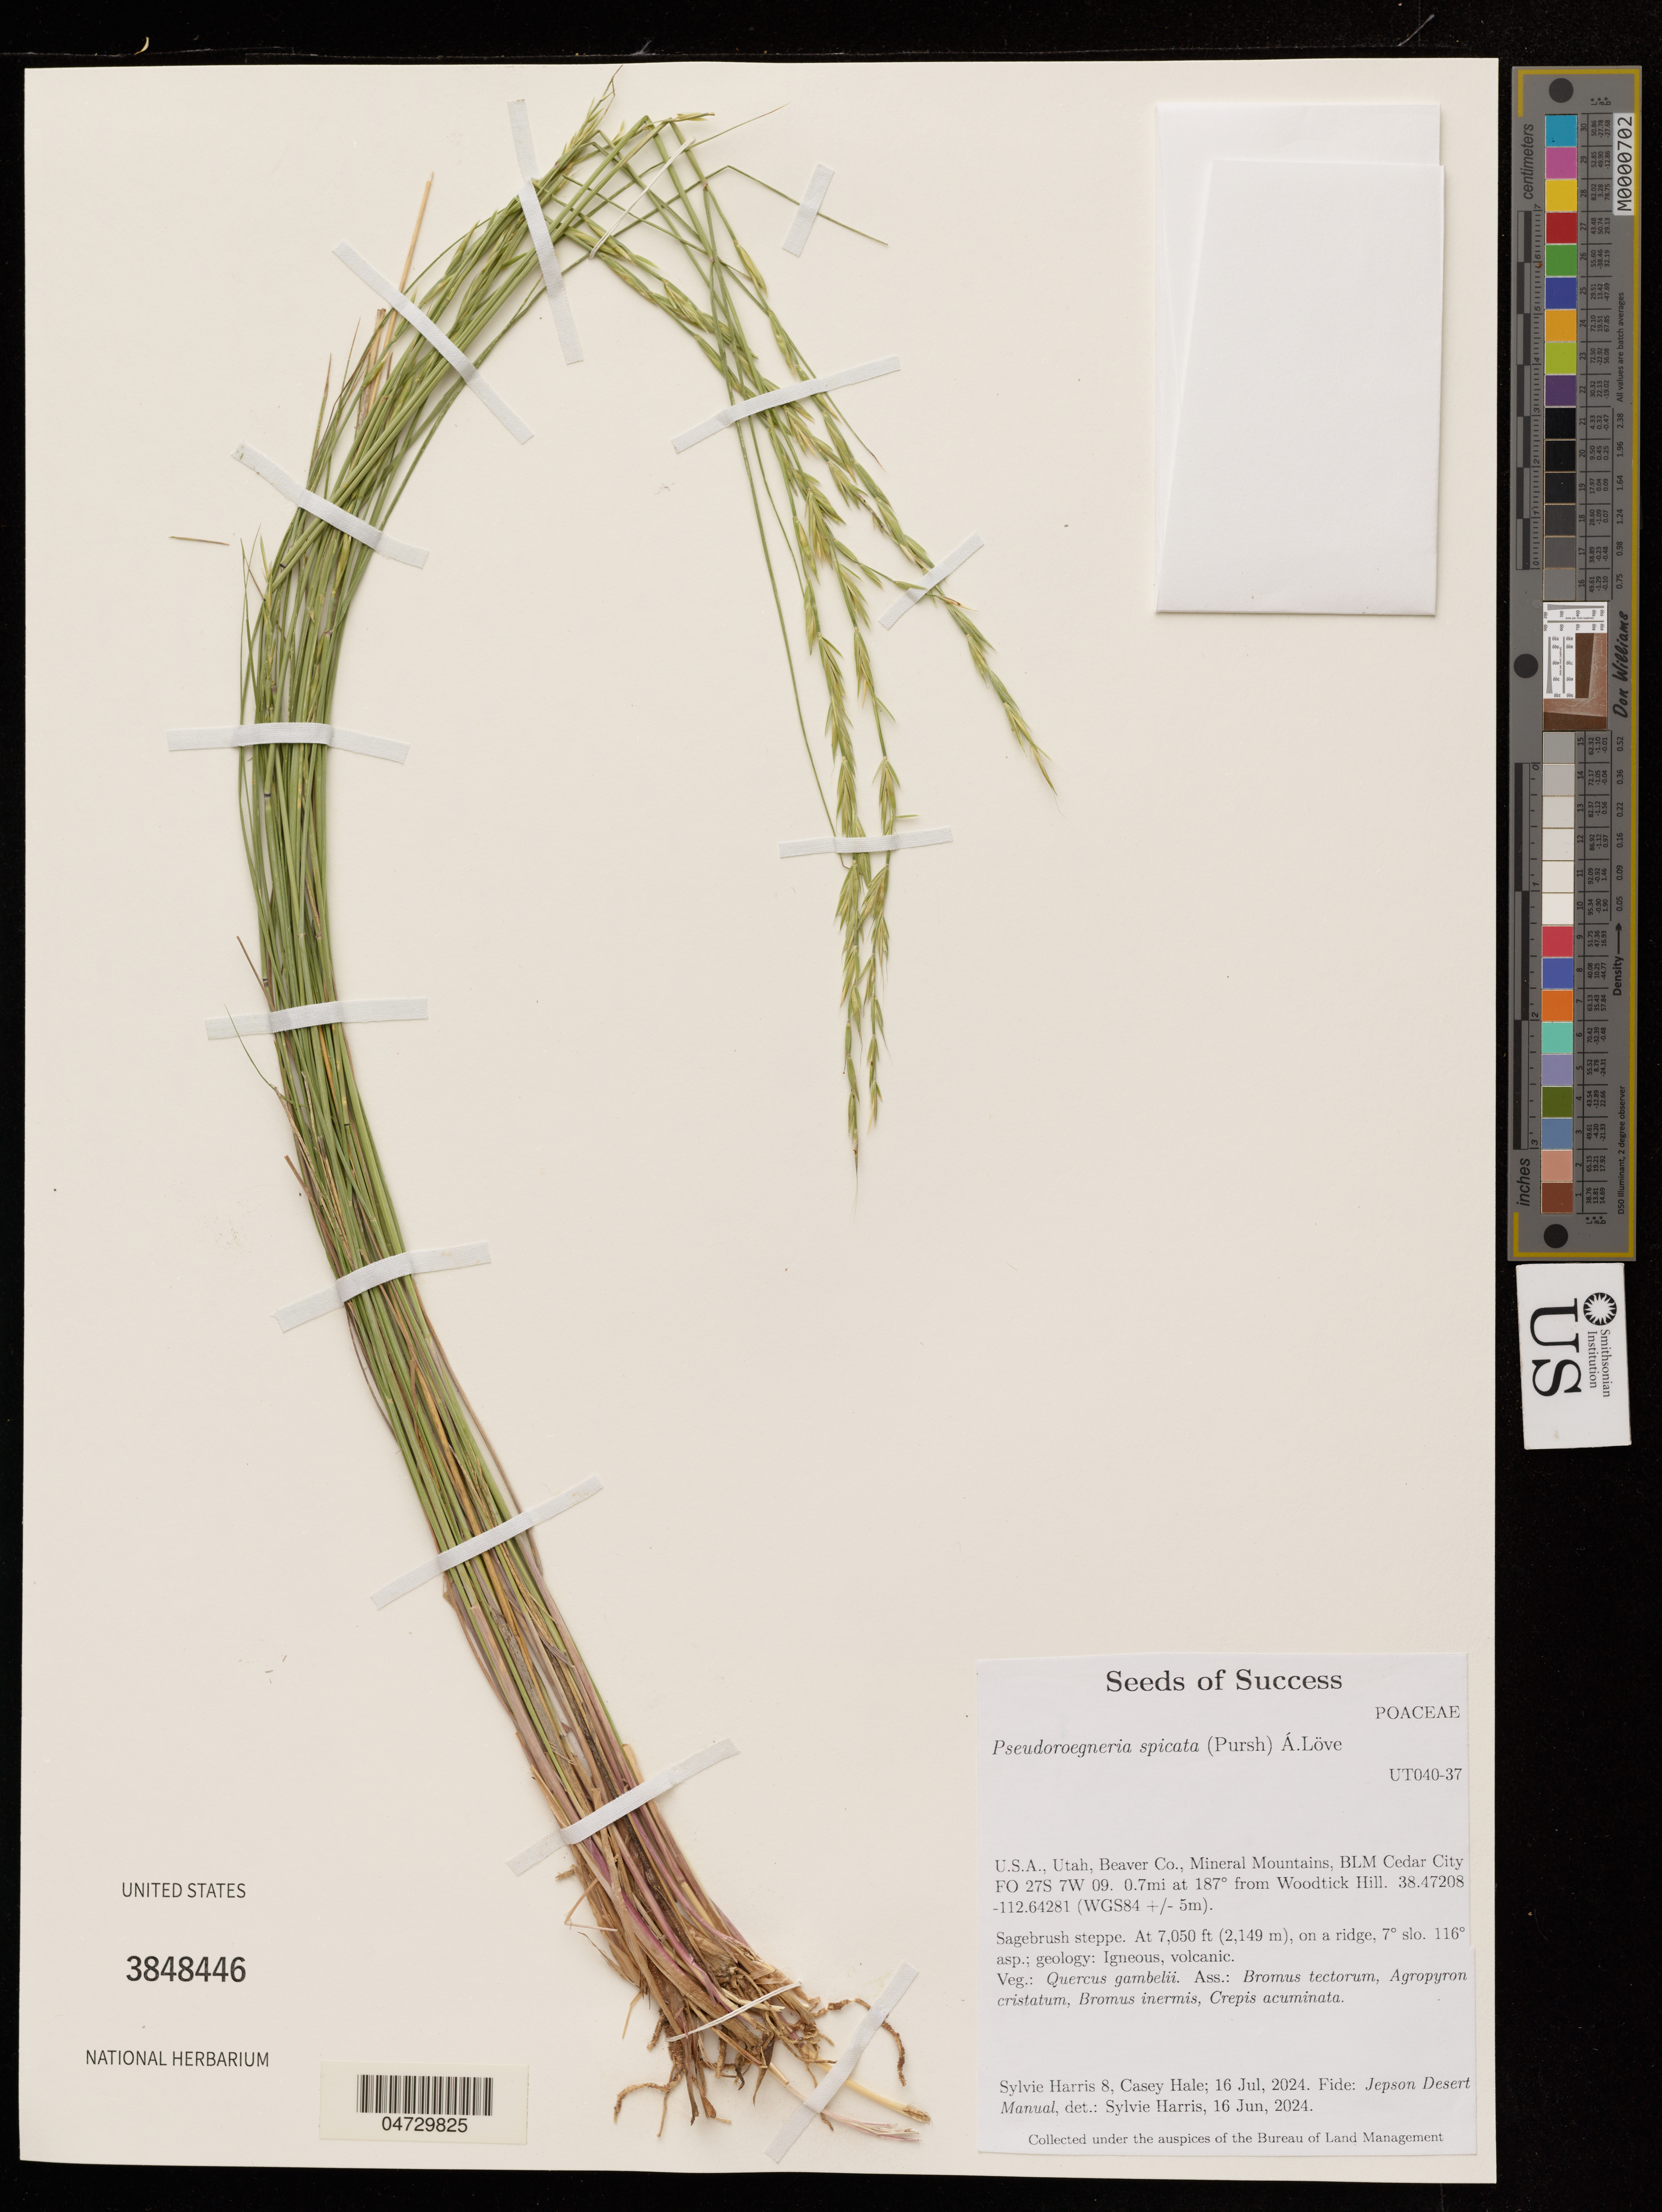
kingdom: Plantae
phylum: Tracheophyta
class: Liliopsida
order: Poales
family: Poaceae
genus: Pseudoroegneria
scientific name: Pseudoroegneria spicata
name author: (Pursh) Á. Löve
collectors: S. Harris & C. Hale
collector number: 8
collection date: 2024-07-16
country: United States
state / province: Utah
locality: Beaver Co., Mineral Mountains, BLM Cedar City FO 27S 7W 09. 0.7mi at 187° from Woodtick Hill. (WGS84 +/- 5m).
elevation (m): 2149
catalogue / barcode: US 3848446